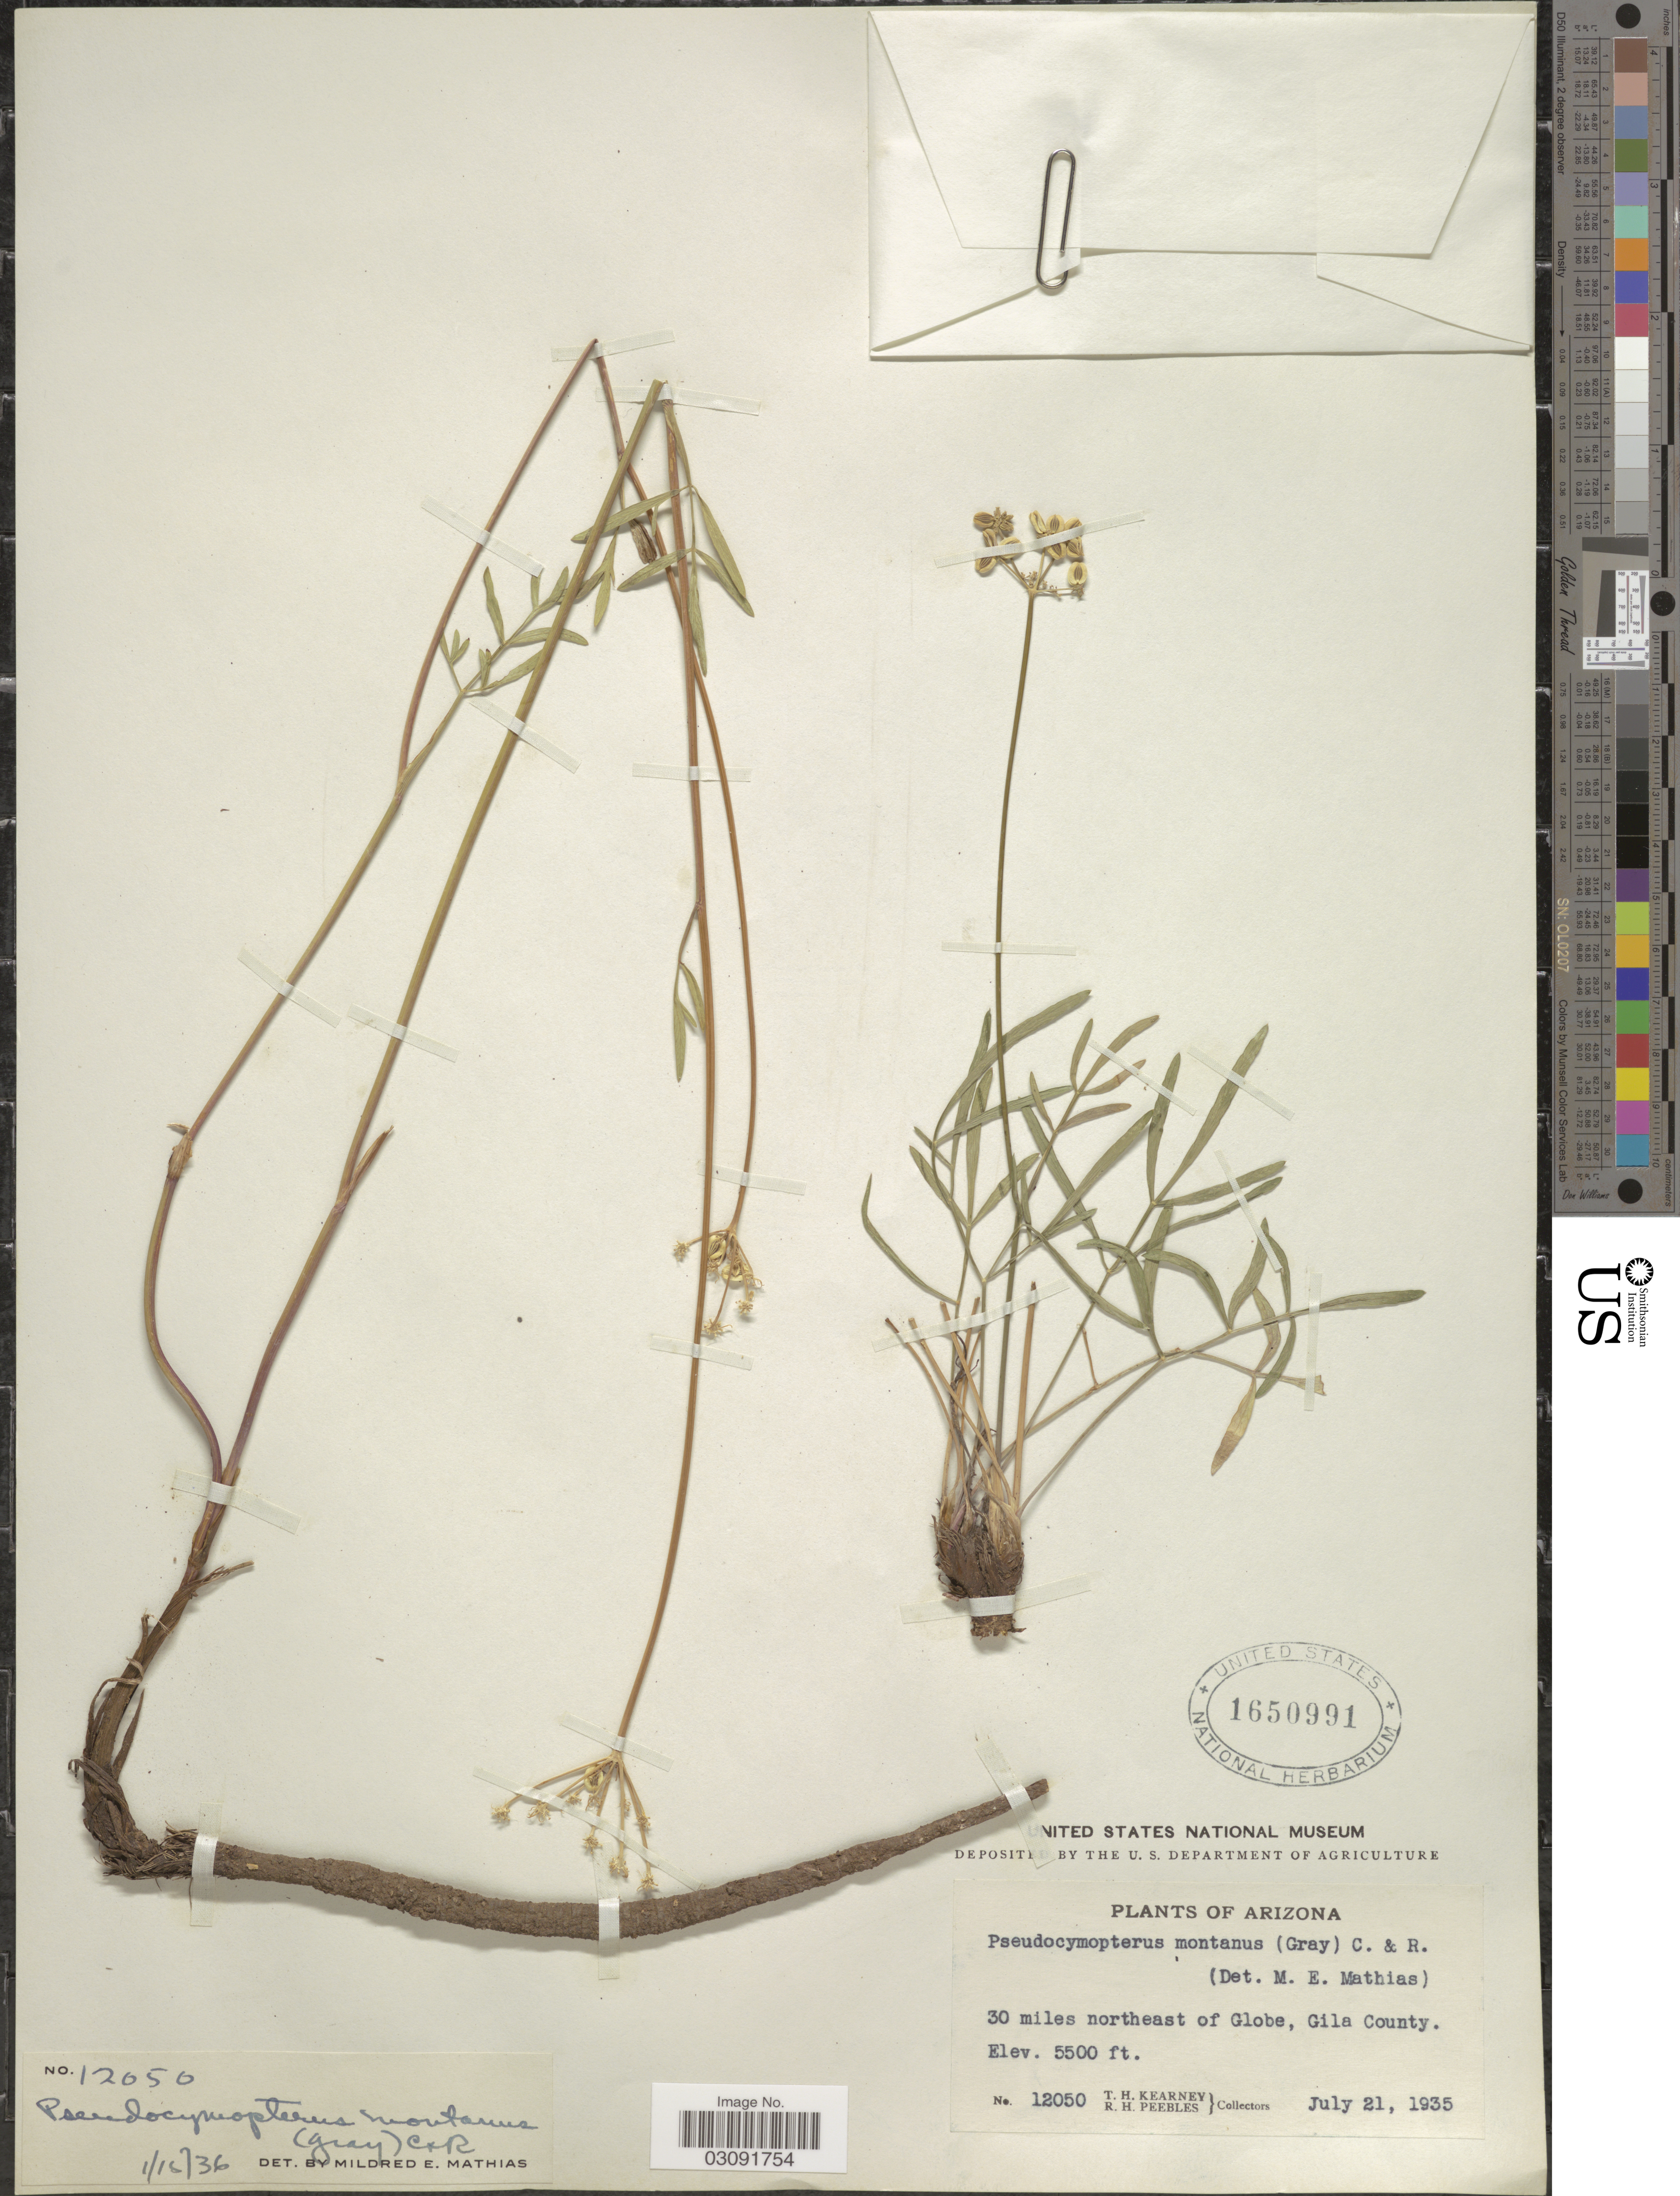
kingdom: Plantae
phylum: Tracheophyta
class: Magnoliopsida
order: Apiales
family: Apiaceae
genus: Pseudocymopterus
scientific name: Pseudocymopterus montanus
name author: (A. Gray) J.M. Coult. & Rose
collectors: T. H. Kearney & R. H. Peebles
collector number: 12050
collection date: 1935-07-21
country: United States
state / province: Arizona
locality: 30 miles northeast of Globe, Gila County.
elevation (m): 1676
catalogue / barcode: US 1650991